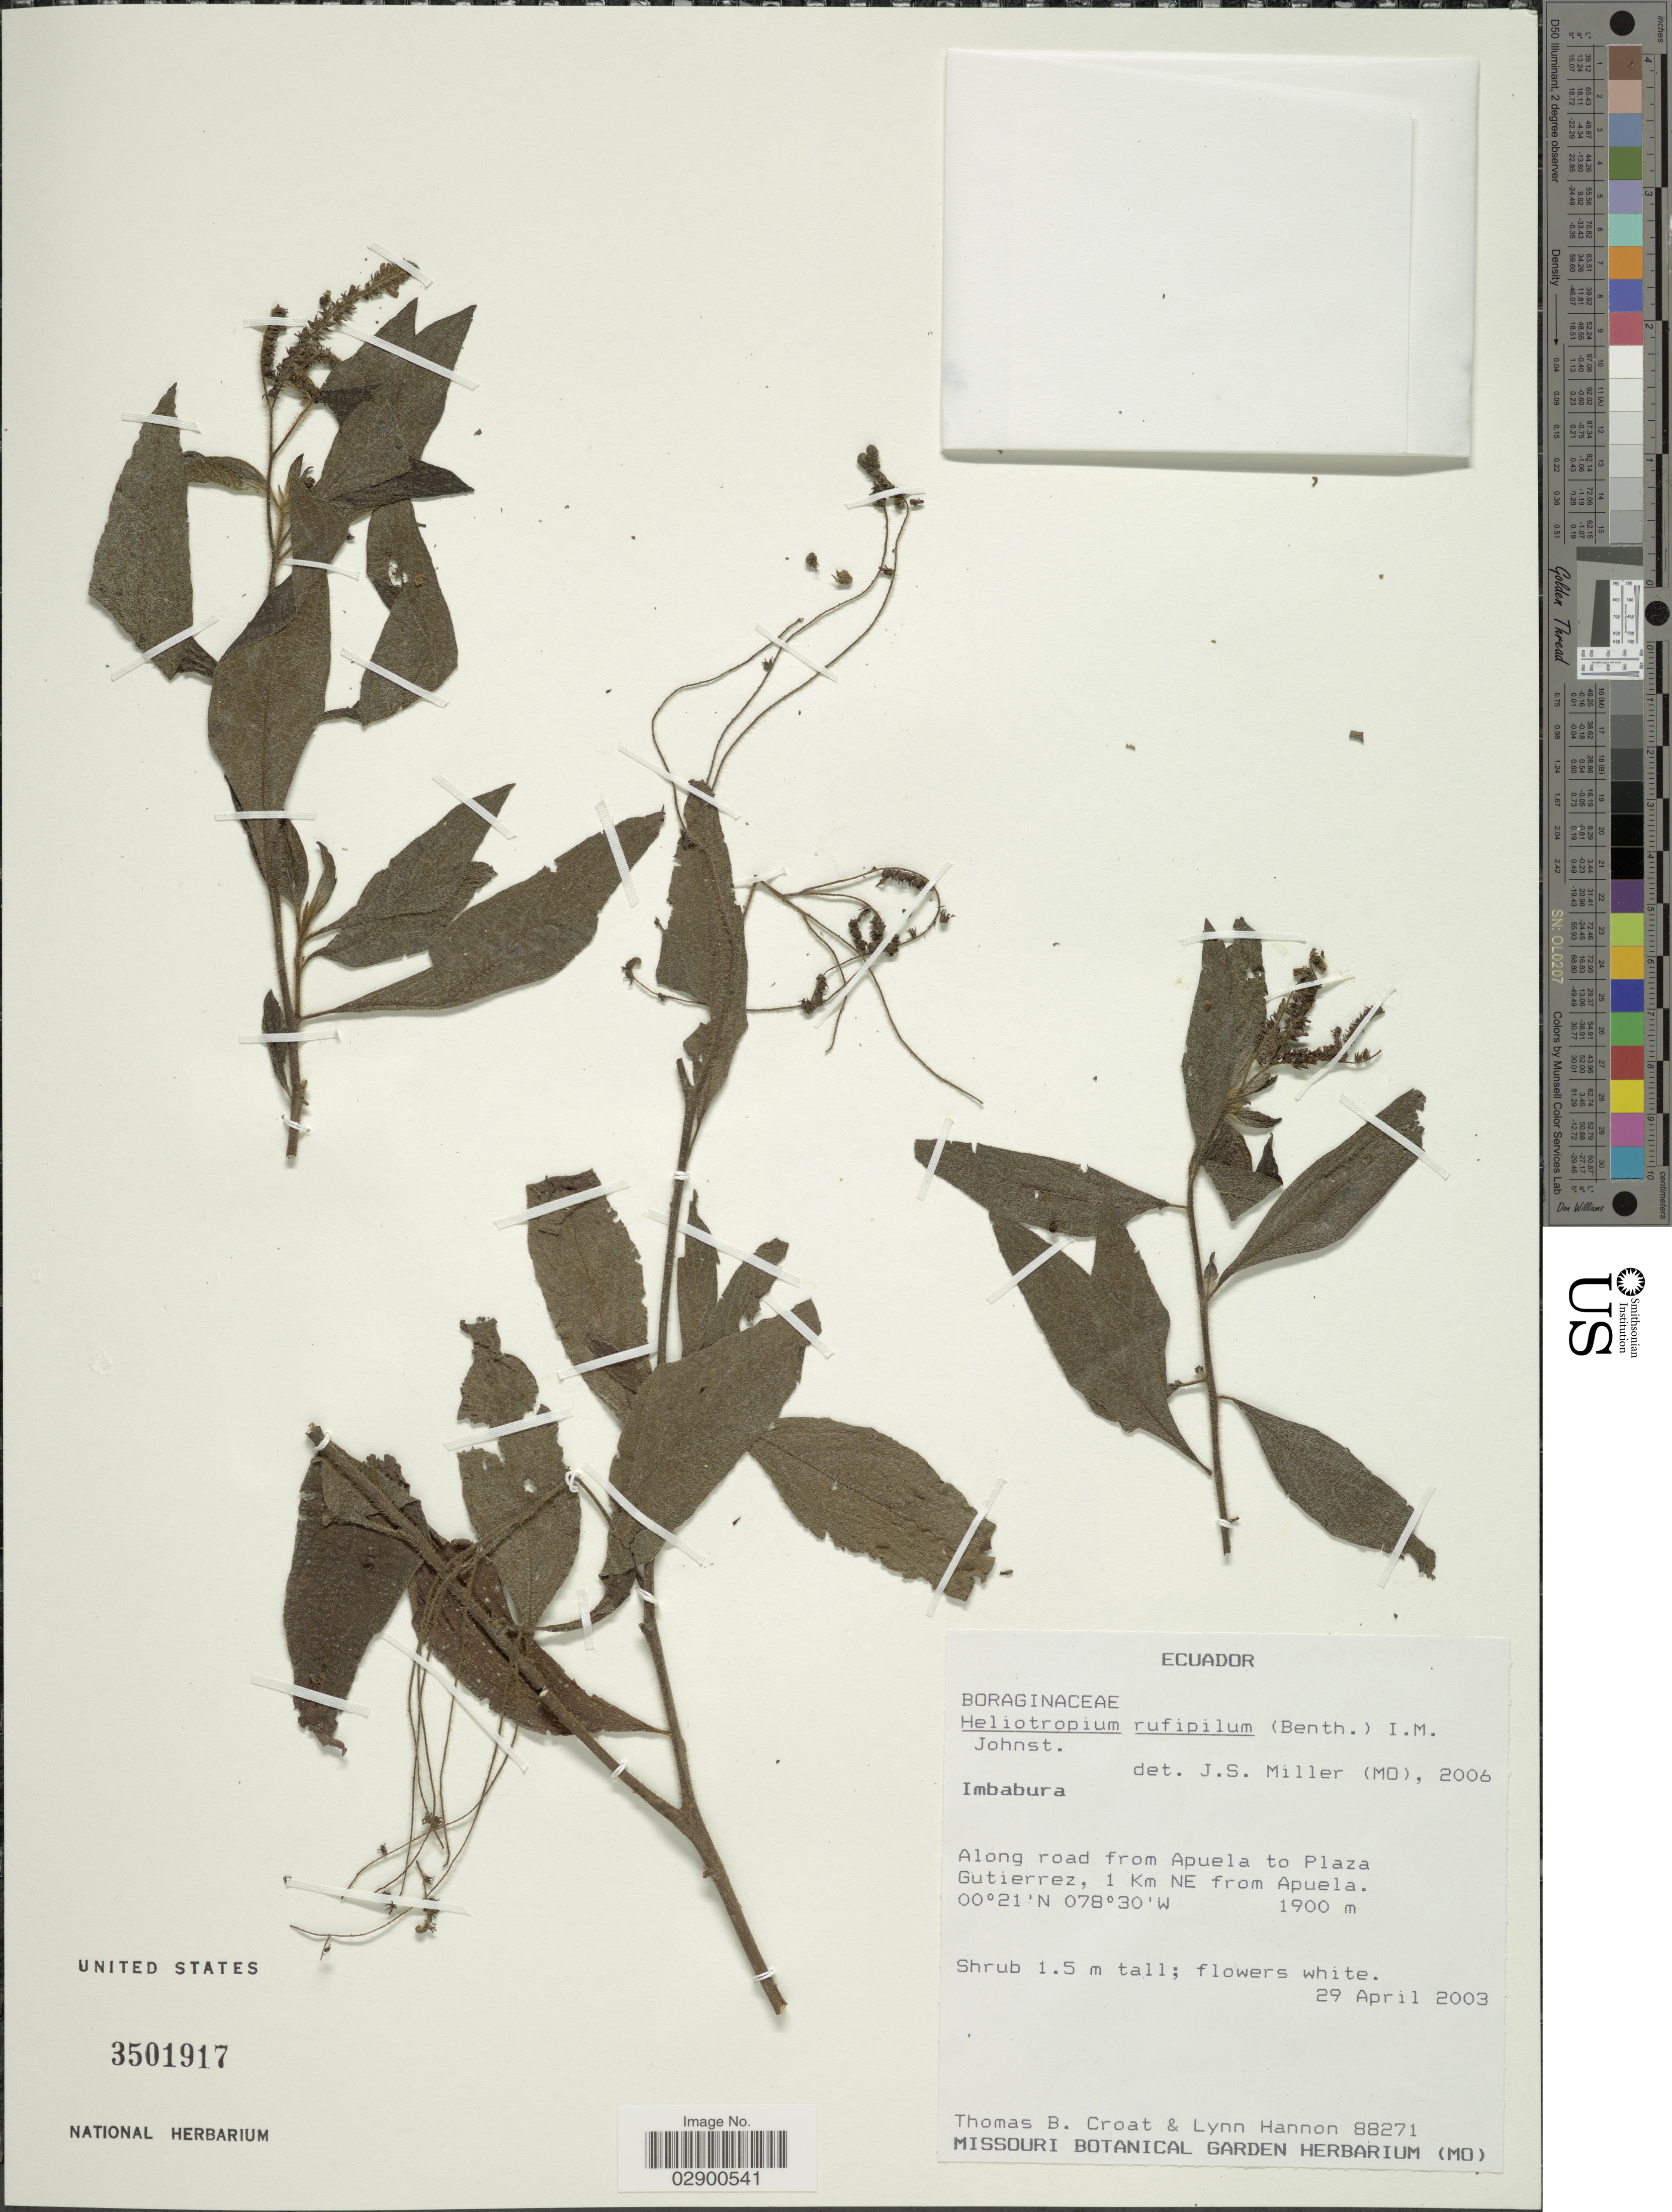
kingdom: Plantae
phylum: Tracheophyta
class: Magnoliopsida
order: Boraginales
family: Heliotropiaceae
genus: Heliotropium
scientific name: Heliotropium rufipilum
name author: (Benth.) I.M. Johnst.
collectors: T. B. Croat & L. Hannon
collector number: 88271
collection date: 2003-04-29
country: Ecuador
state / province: Imbabura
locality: Along road from Apuela to Plaza Gutierrez, 1 Km NE from Apuela.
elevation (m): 1900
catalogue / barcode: US 3501917